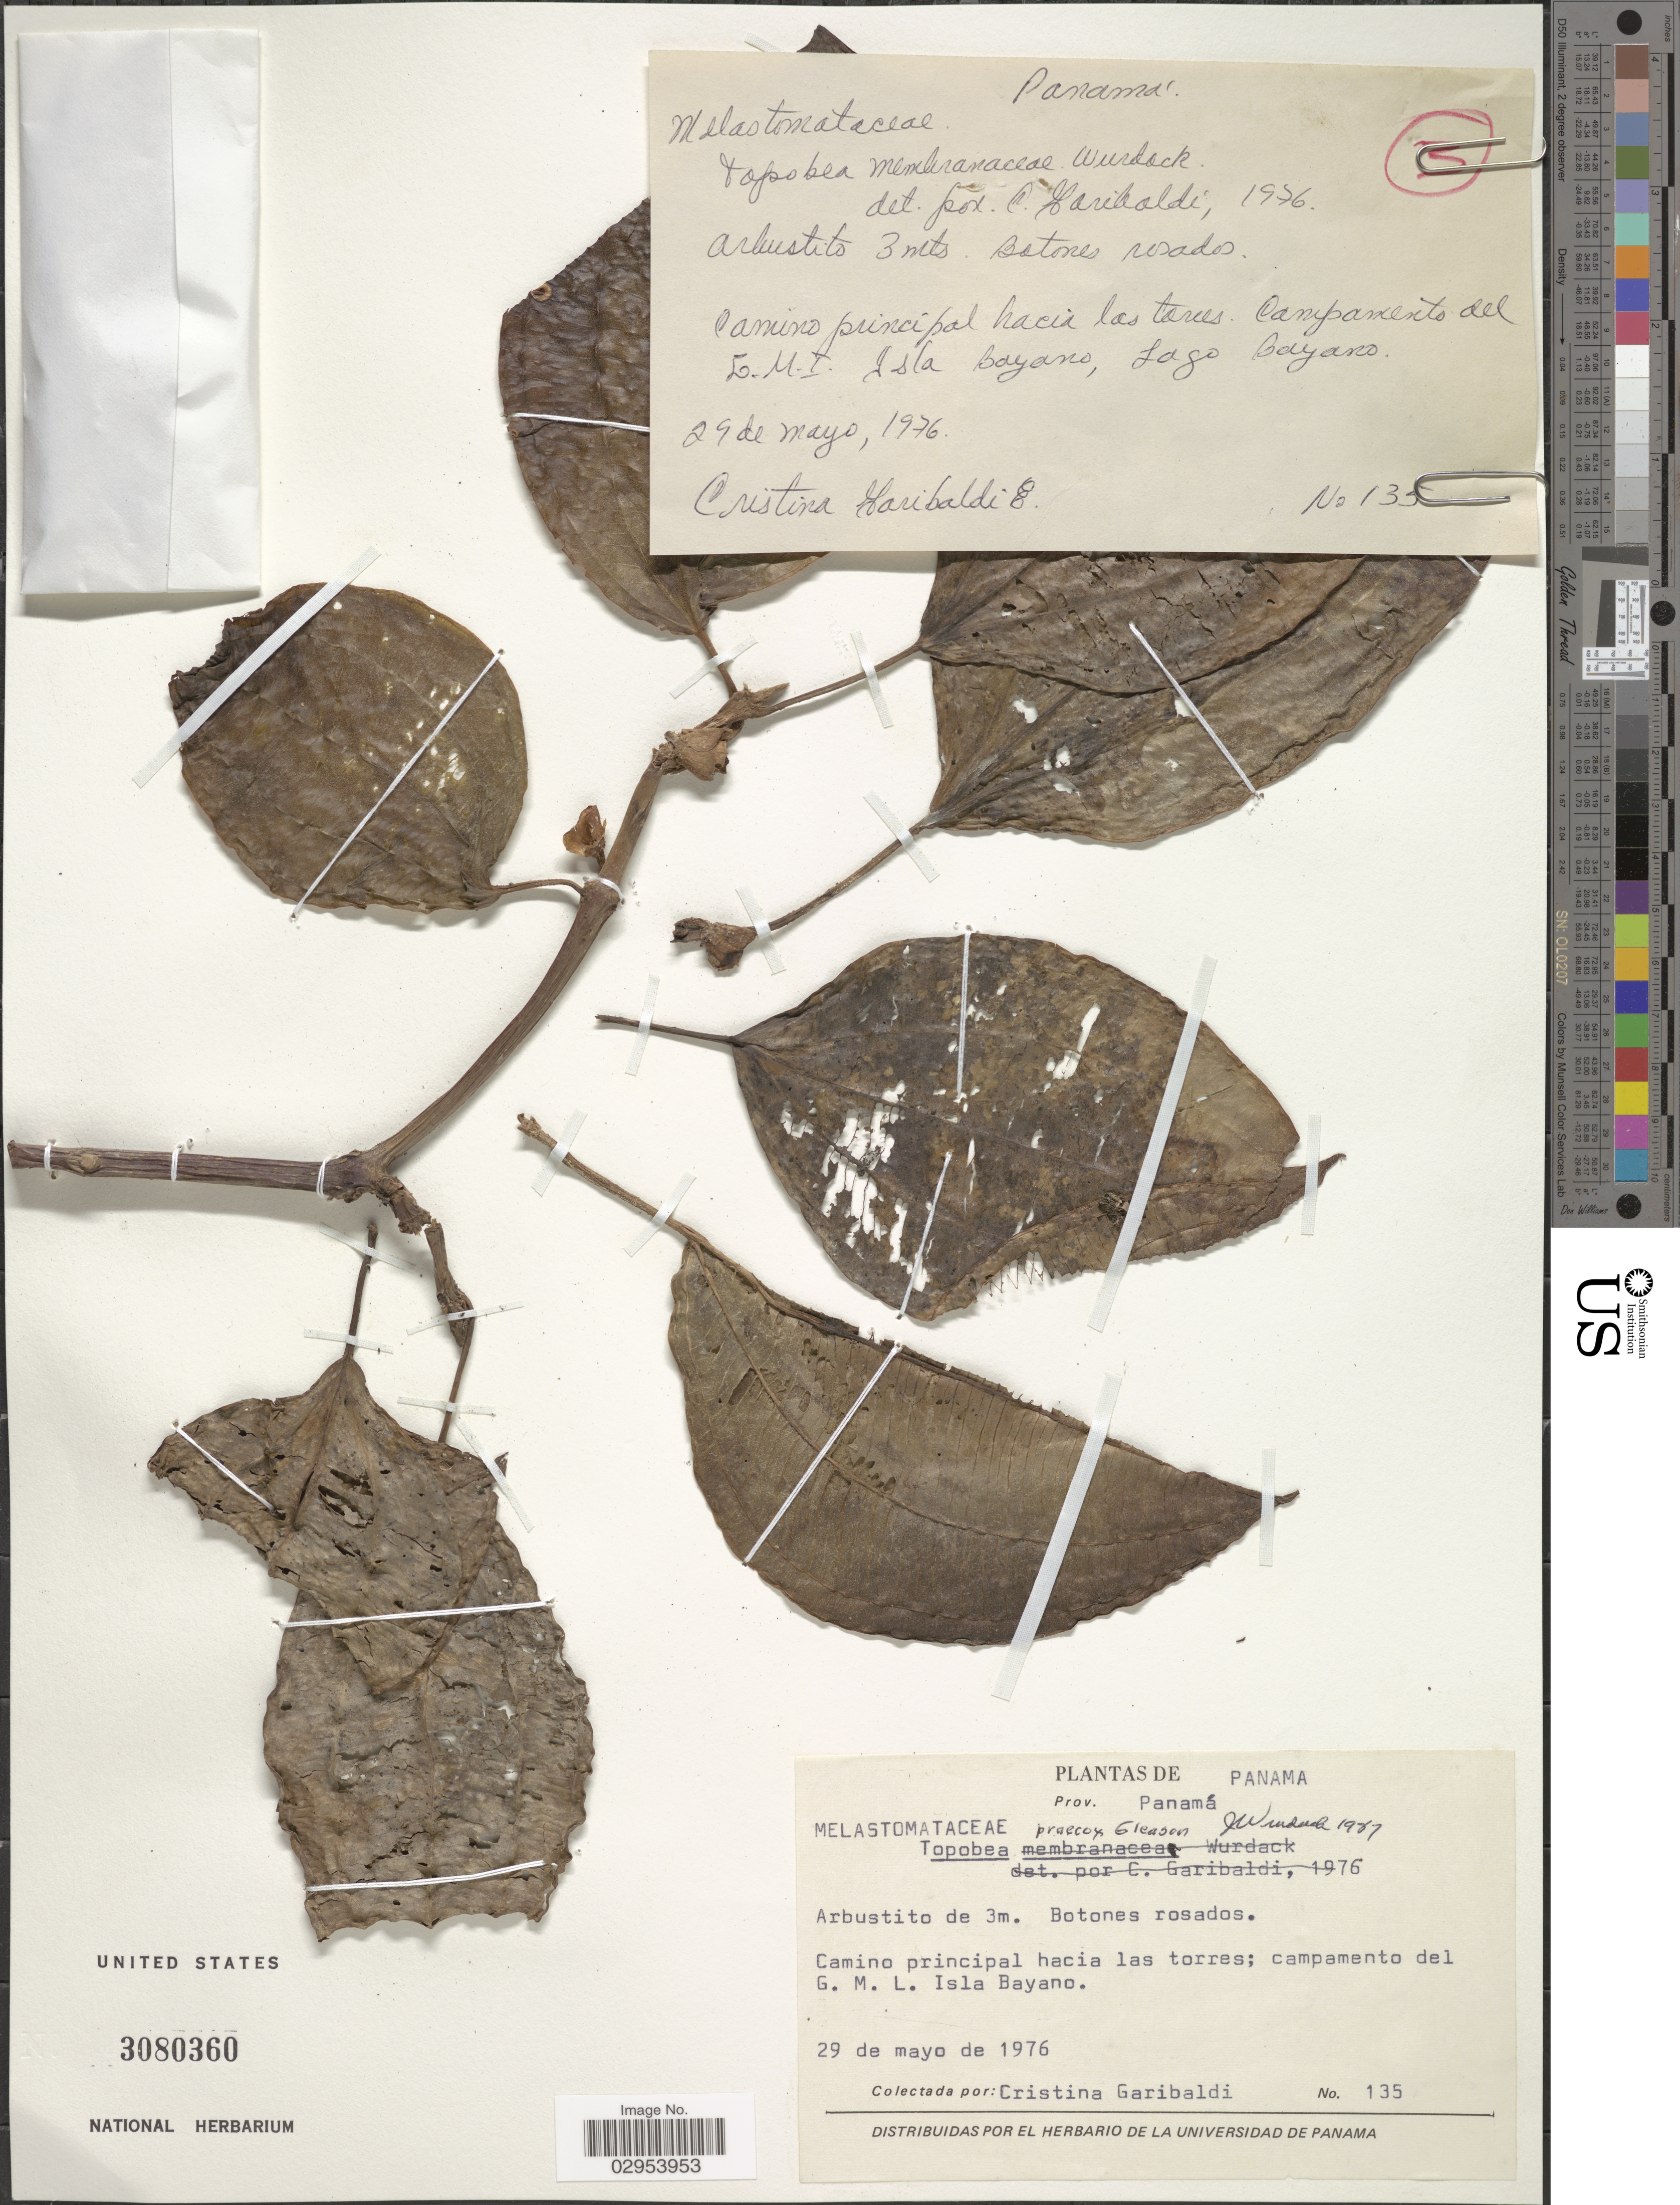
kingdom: Plantae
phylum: Tracheophyta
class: Magnoliopsida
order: Myrtales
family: Melastomataceae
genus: Topobea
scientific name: Topobea praecox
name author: Gleason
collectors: C. Garibaldi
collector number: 135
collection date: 1976-05-29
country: Panama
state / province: Panamá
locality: Camino principal hacia las torres; campamento del G. M. L. Isla Bayano.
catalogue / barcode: US 3080360